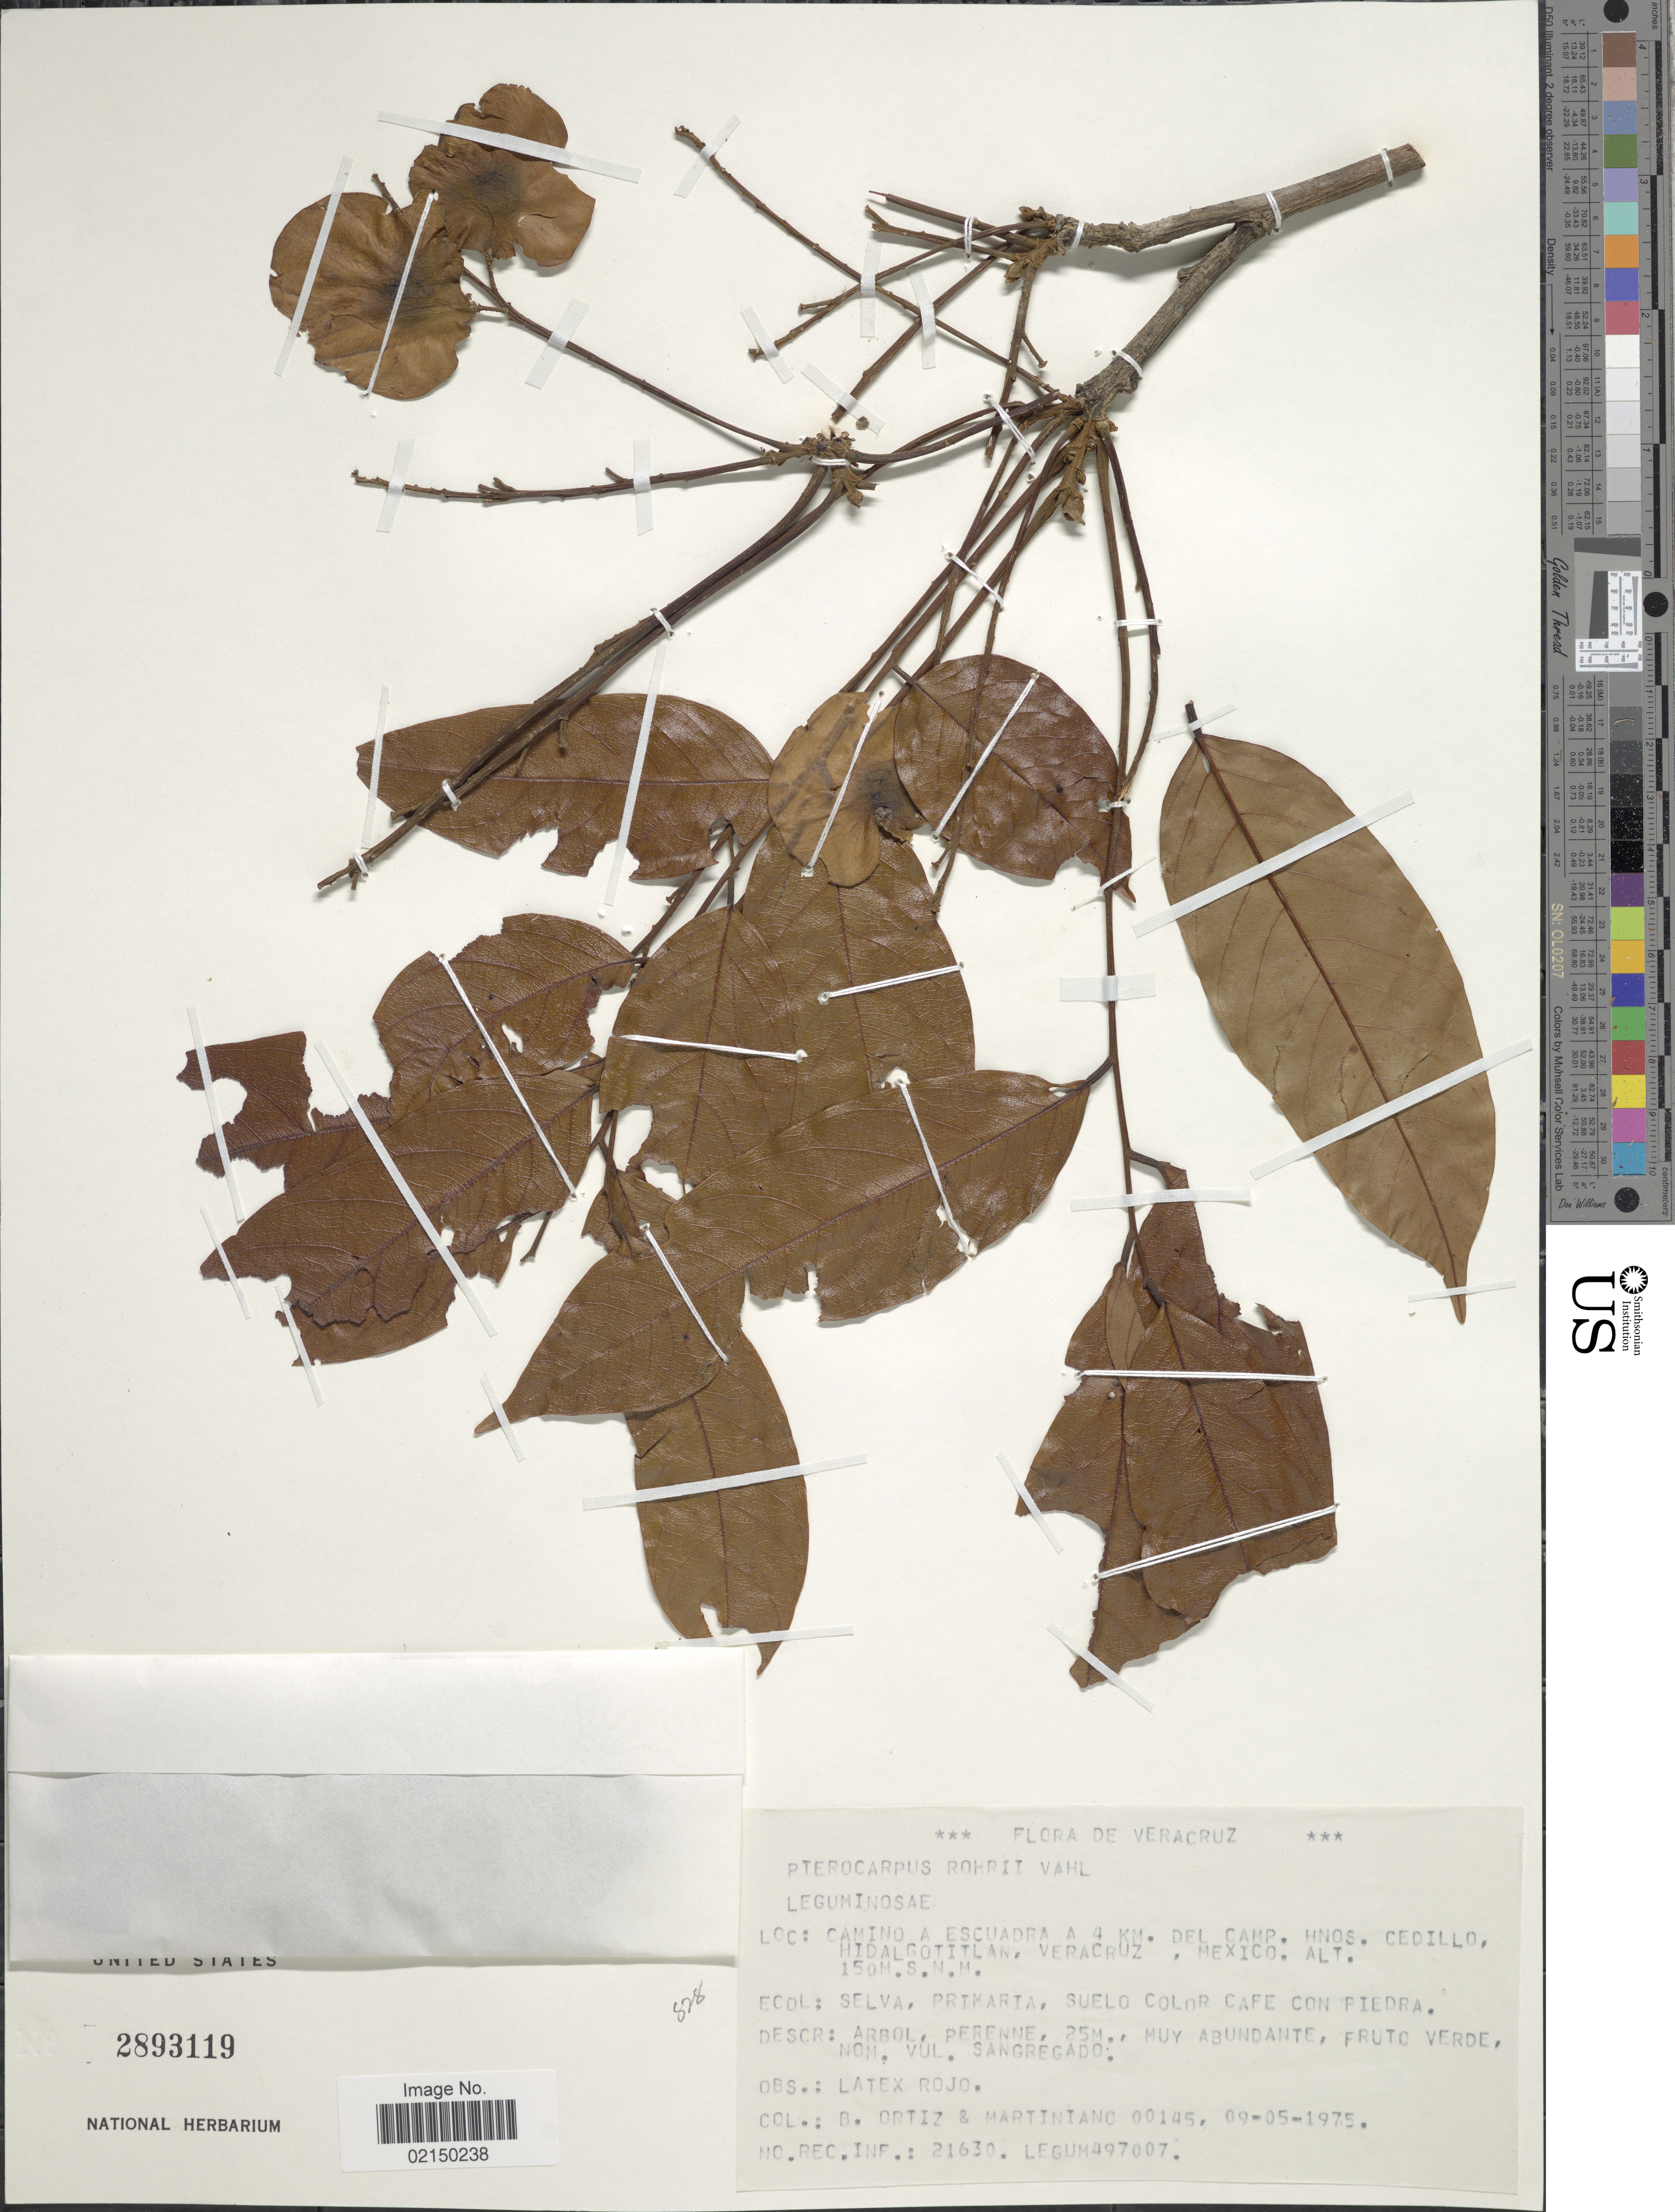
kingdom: Plantae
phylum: Tracheophyta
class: Magnoliopsida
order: Fabales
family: Fabaceae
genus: Pterocarpus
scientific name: Pterocarpus rohrii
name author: Vahl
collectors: Ortiz, B. & M. Martiniano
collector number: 00145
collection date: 1975-05-09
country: Mexico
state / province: Veracruz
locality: Veracruz, Camino a Escuadra a 4 km. del Camp. Hnos. Cedillo, Hidalfotitlan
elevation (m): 150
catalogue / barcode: US 2893119